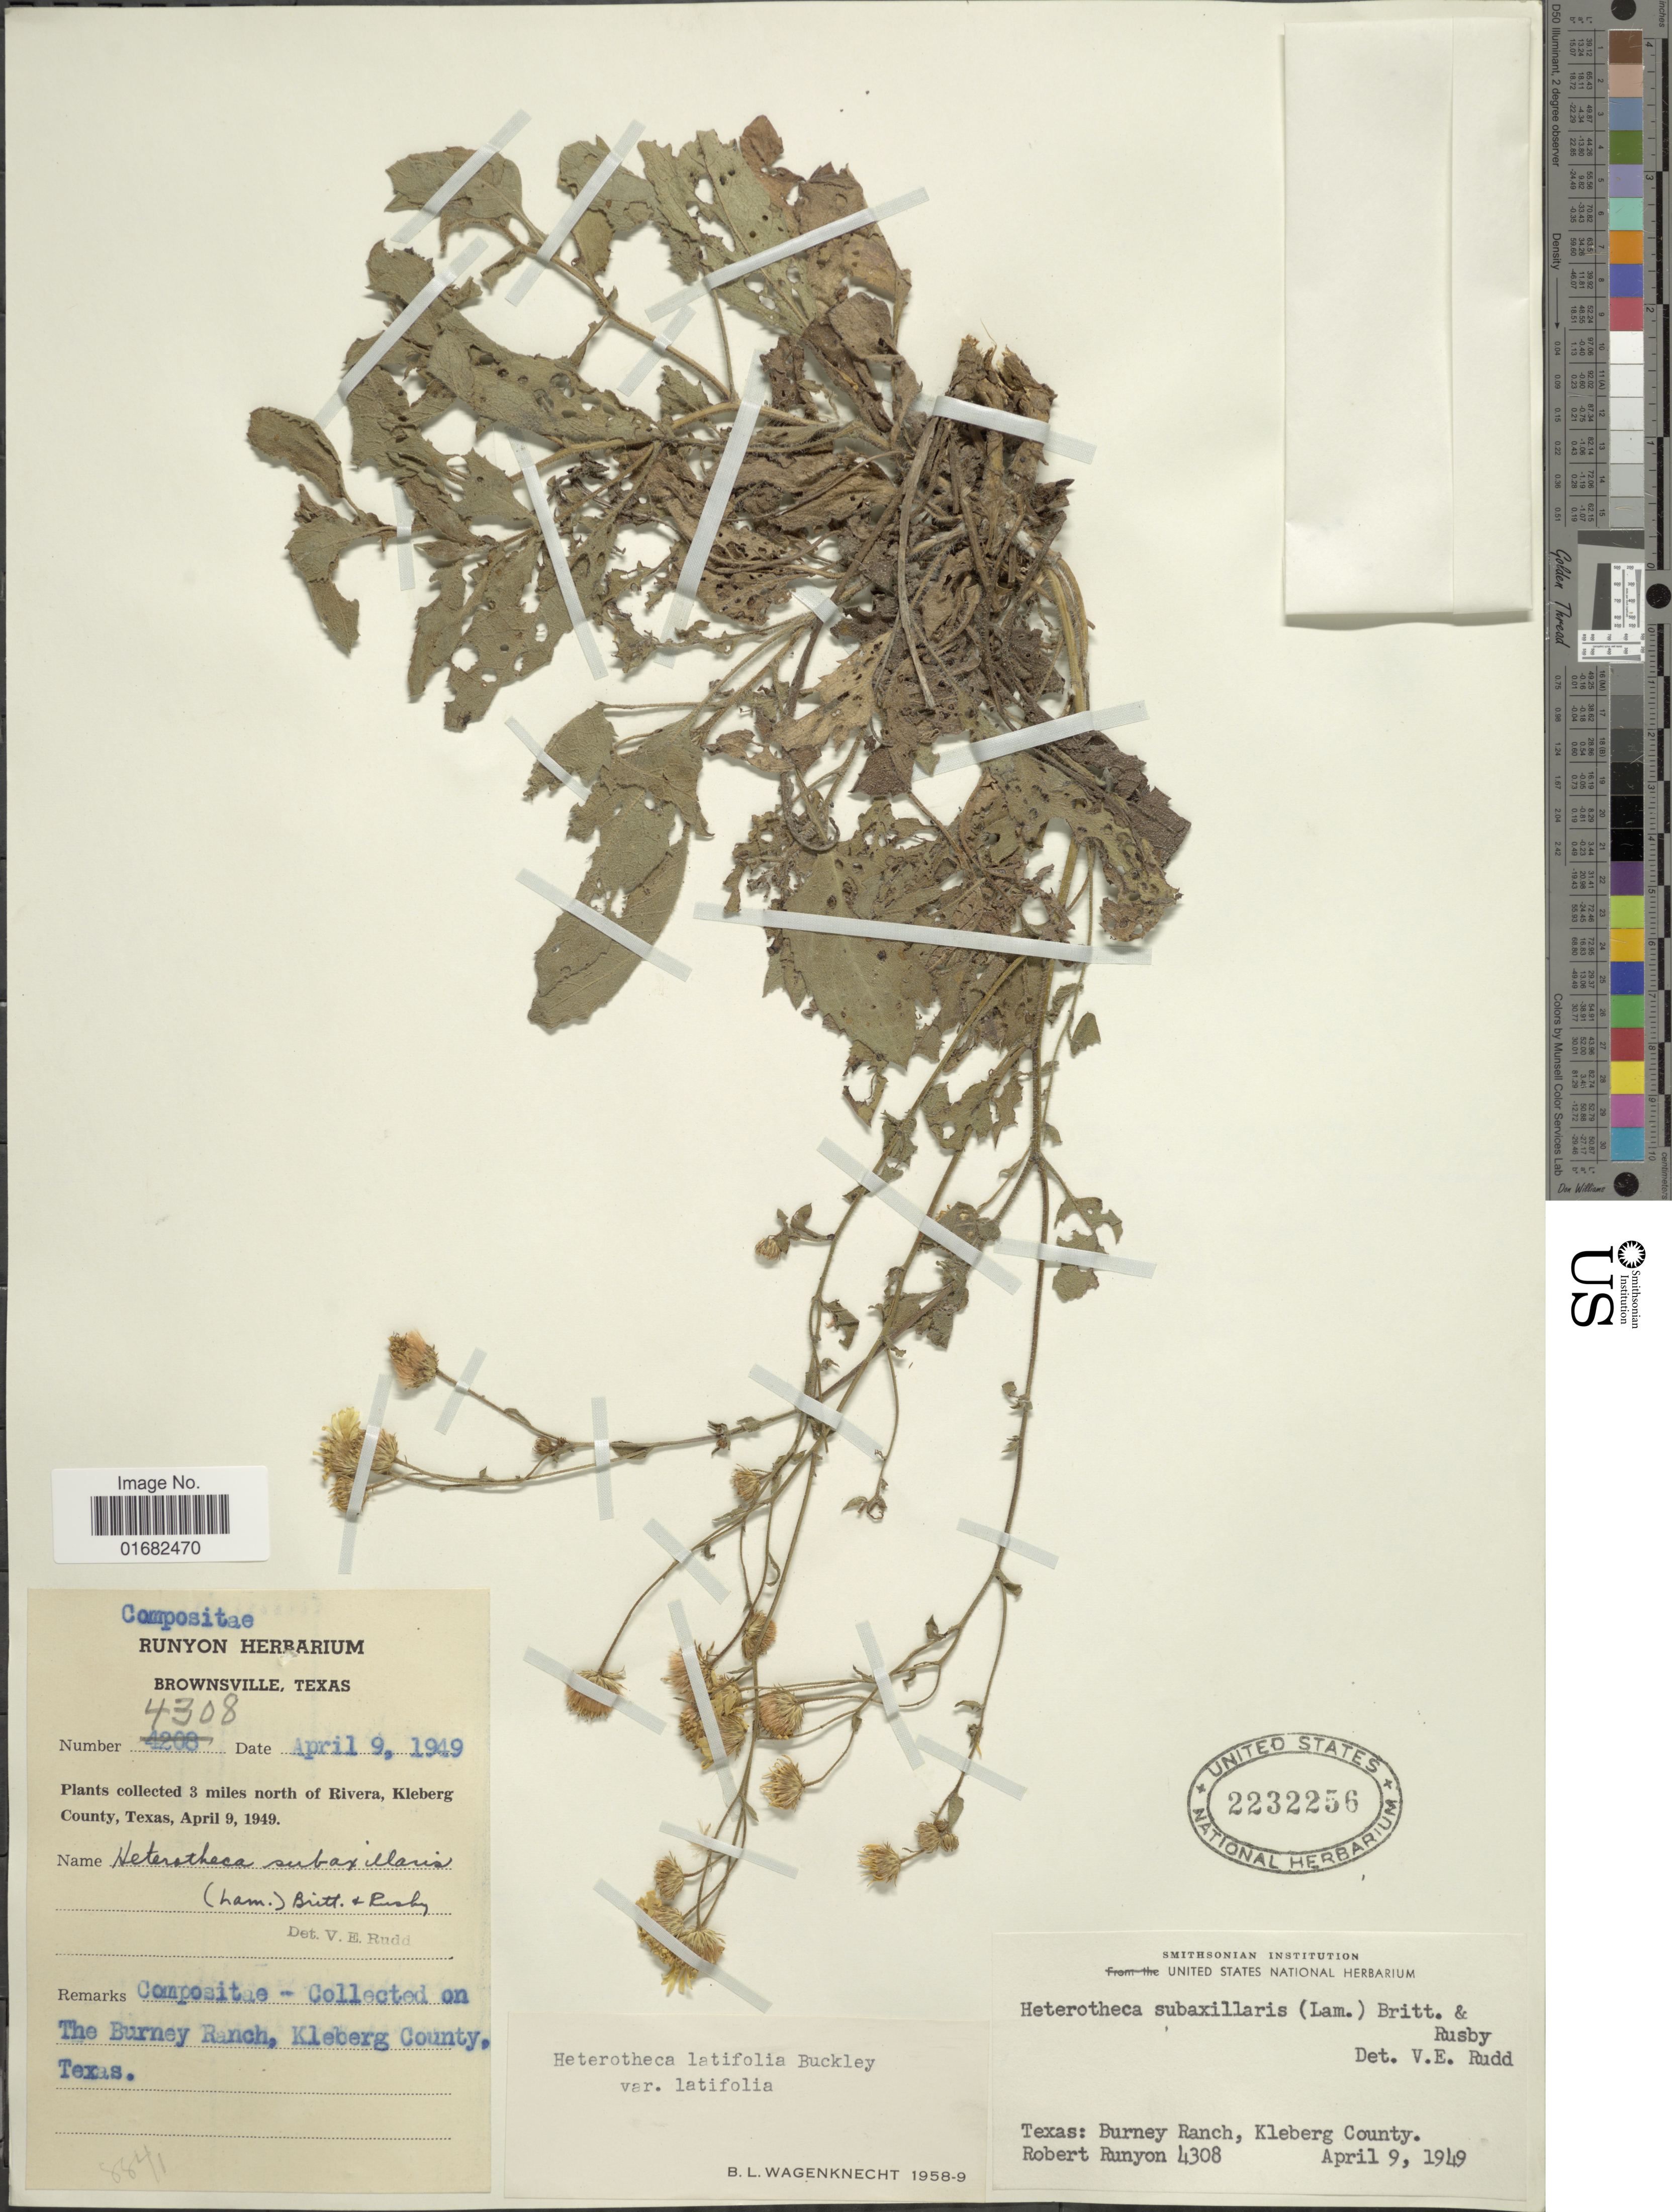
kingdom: Plantae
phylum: Tracheophyta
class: Magnoliopsida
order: Asterales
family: Asteraceae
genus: Heterotheca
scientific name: Heterotheca latifolia var. latifolia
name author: Buckley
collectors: R. Runyon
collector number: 4308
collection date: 1949-04-09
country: United States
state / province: Texas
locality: Burney Ranch, Kleberg County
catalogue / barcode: US 2232256